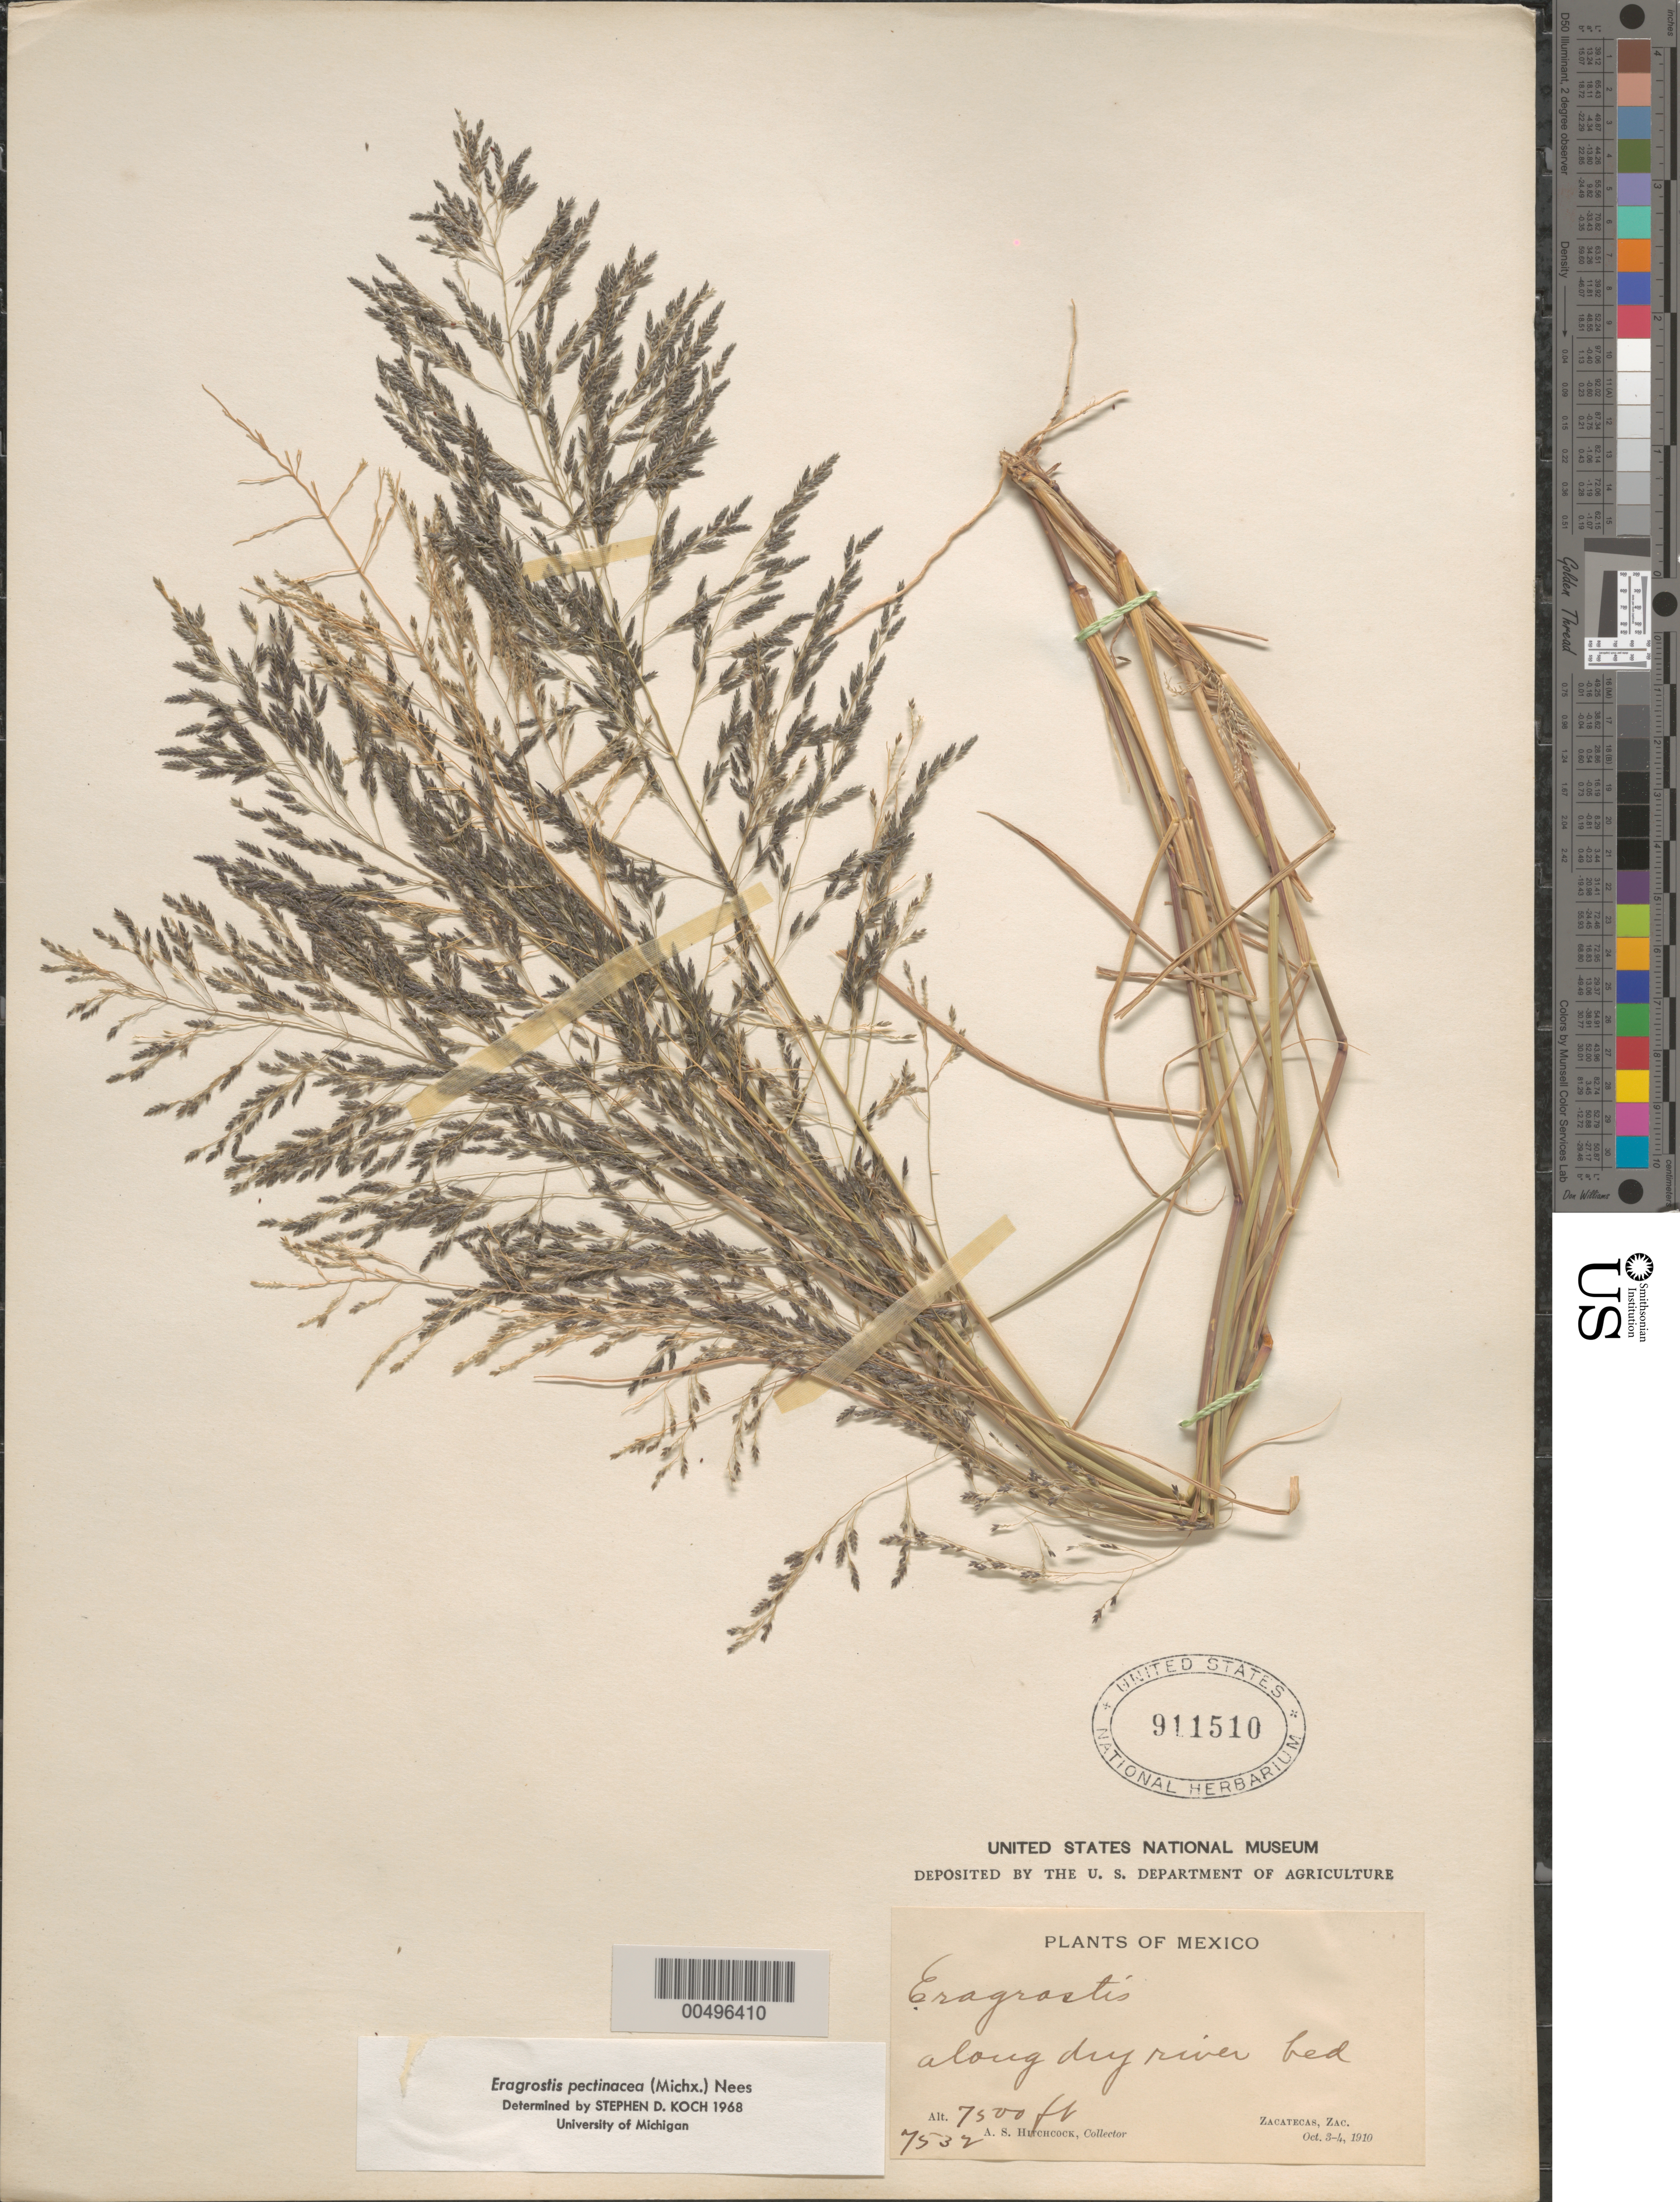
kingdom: Plantae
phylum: Tracheophyta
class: Liliopsida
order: Poales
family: Poaceae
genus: Eragrostis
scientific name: Eragrostis pectinacea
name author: (Michx.) Nees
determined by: Koch, S. D.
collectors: A. S. Hitchcock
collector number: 7532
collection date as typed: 3 Oct 1910 to 4 Oct 1910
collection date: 1910-10-03/1910-10-04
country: Mexico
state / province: Zacatecas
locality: Zacatecas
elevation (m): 2286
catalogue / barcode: US 911510